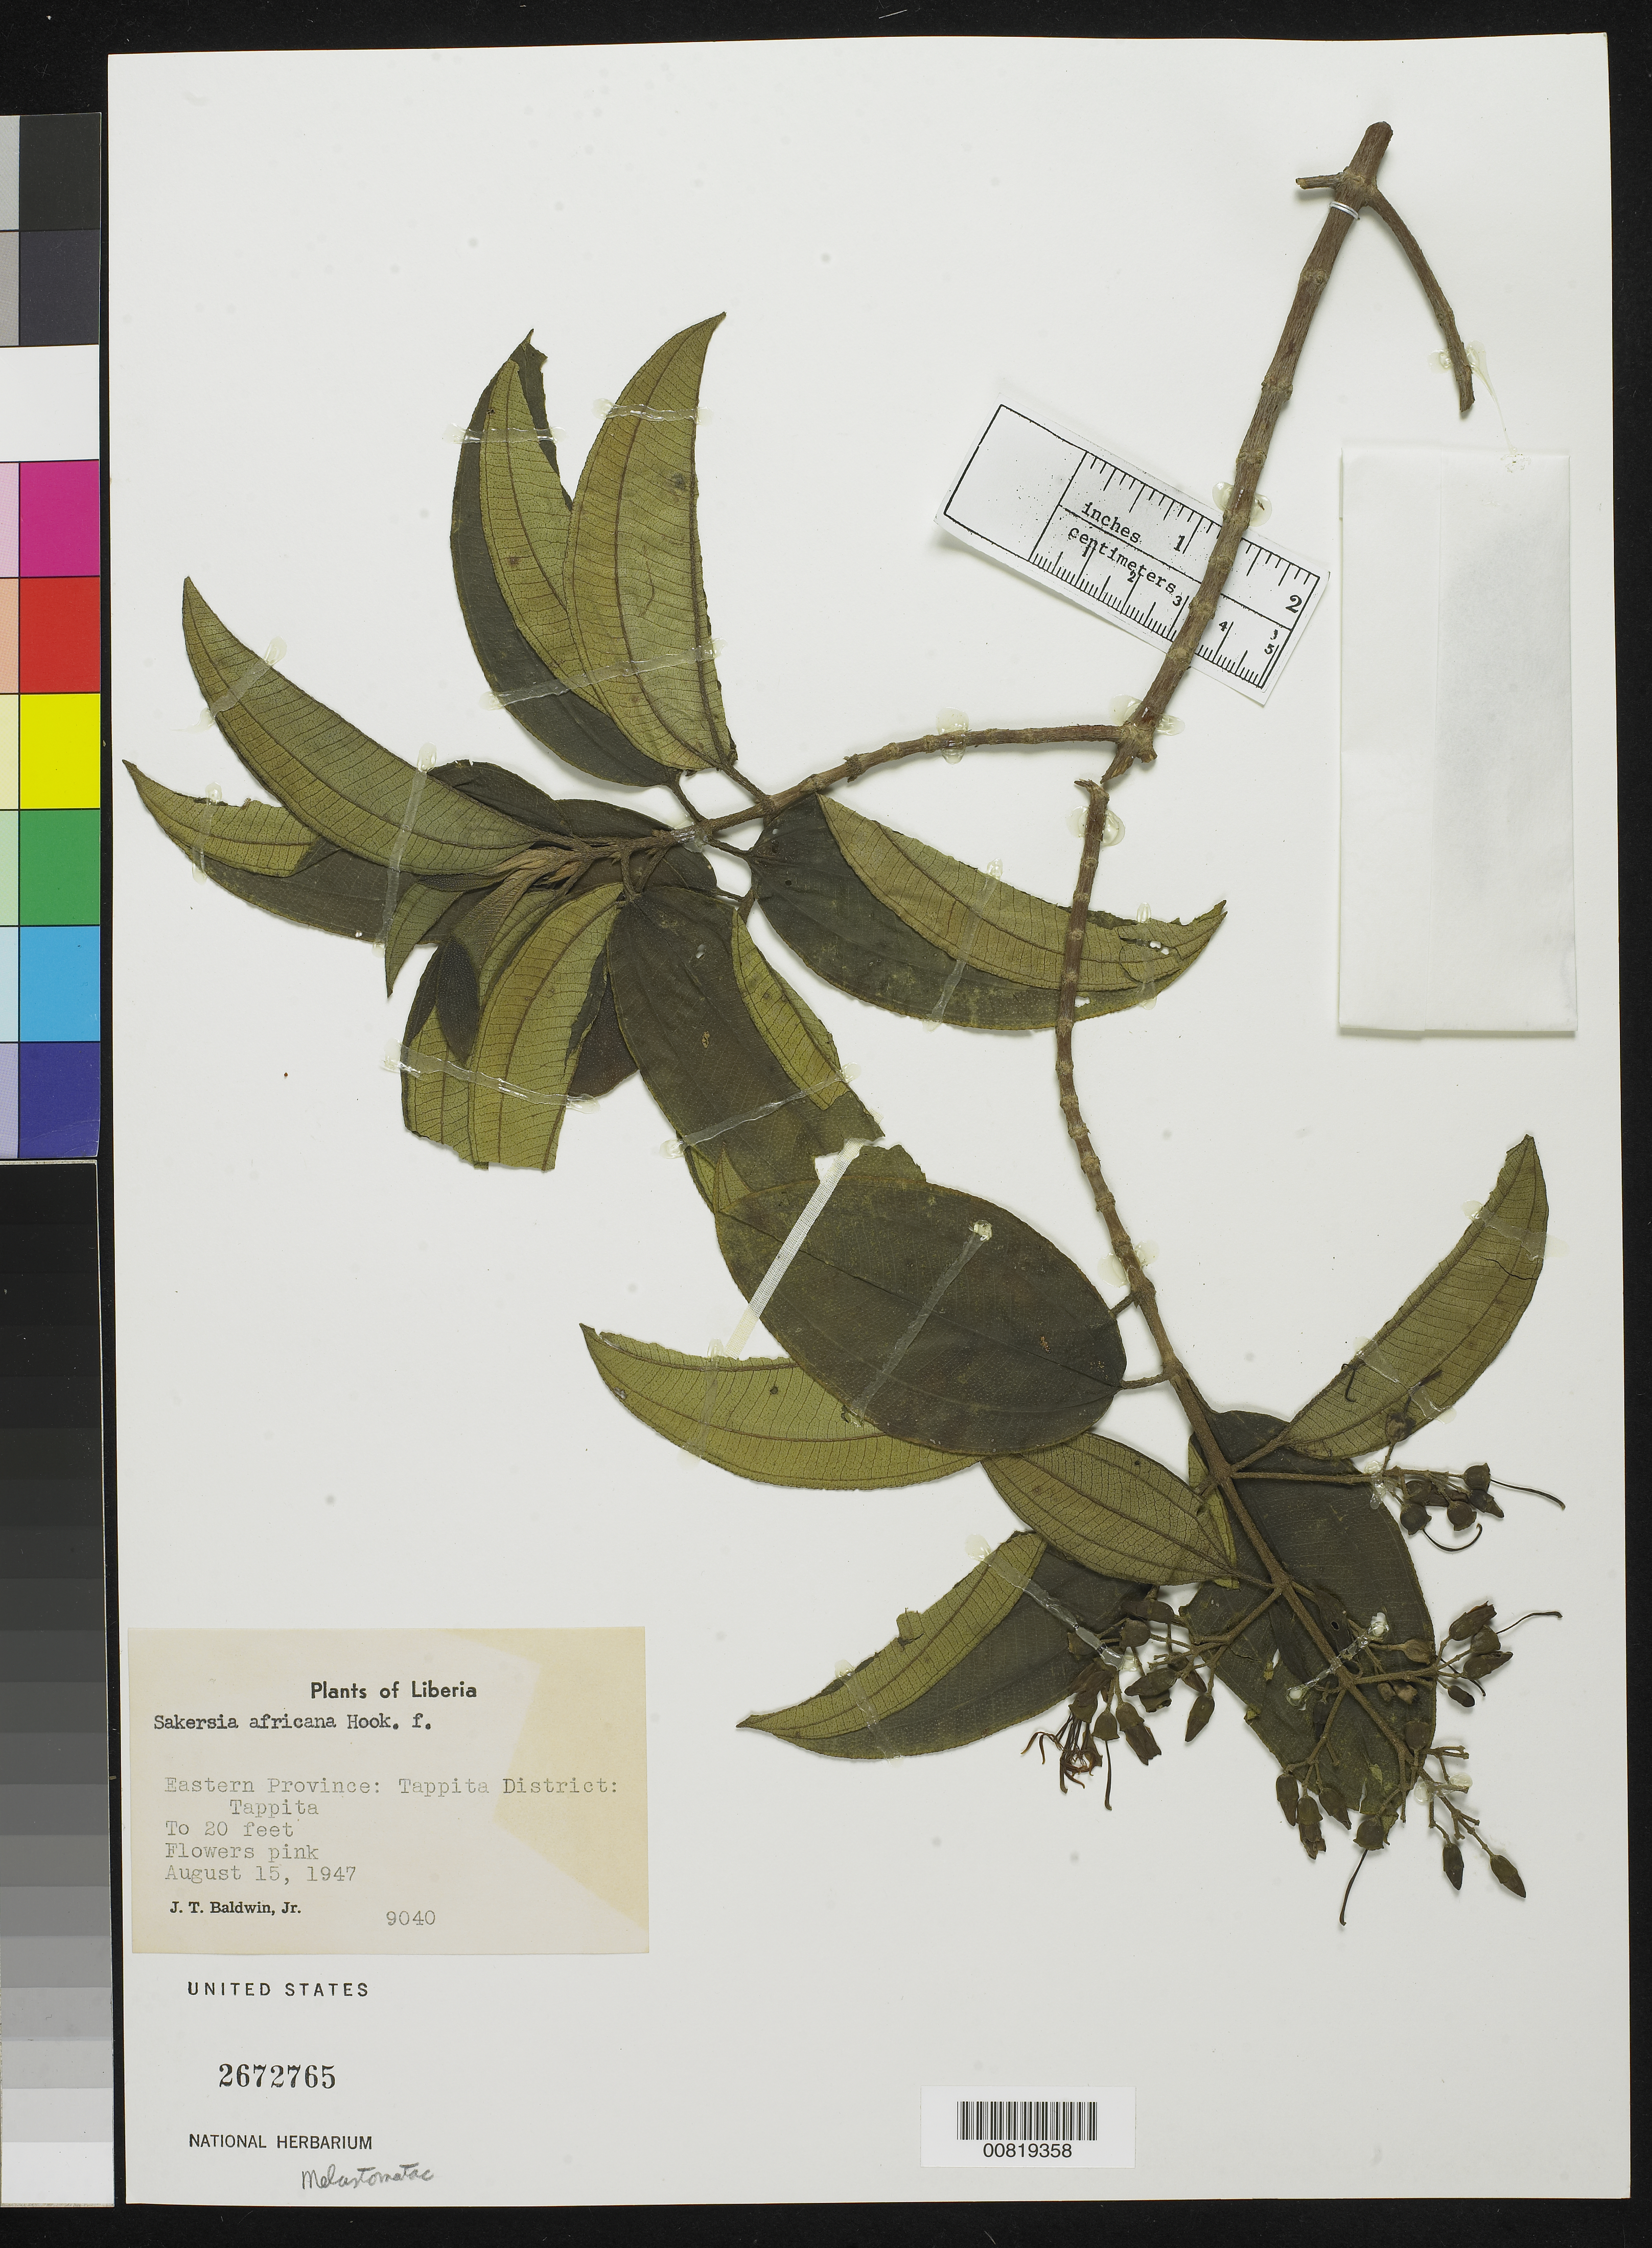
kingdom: Plantae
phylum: Tracheophyta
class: Magnoliopsida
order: Myrtales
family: Melastomataceae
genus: Dichaetanthera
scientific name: Dichaetanthera africana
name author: (Hook. f.) Jacq.-Fél.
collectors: J. T. Baldwin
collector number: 9040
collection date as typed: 15 Aug 1947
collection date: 1947-08-15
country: Liberia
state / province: Nimba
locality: Eastern Province: Tappita District, Tappita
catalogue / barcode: US 2672765